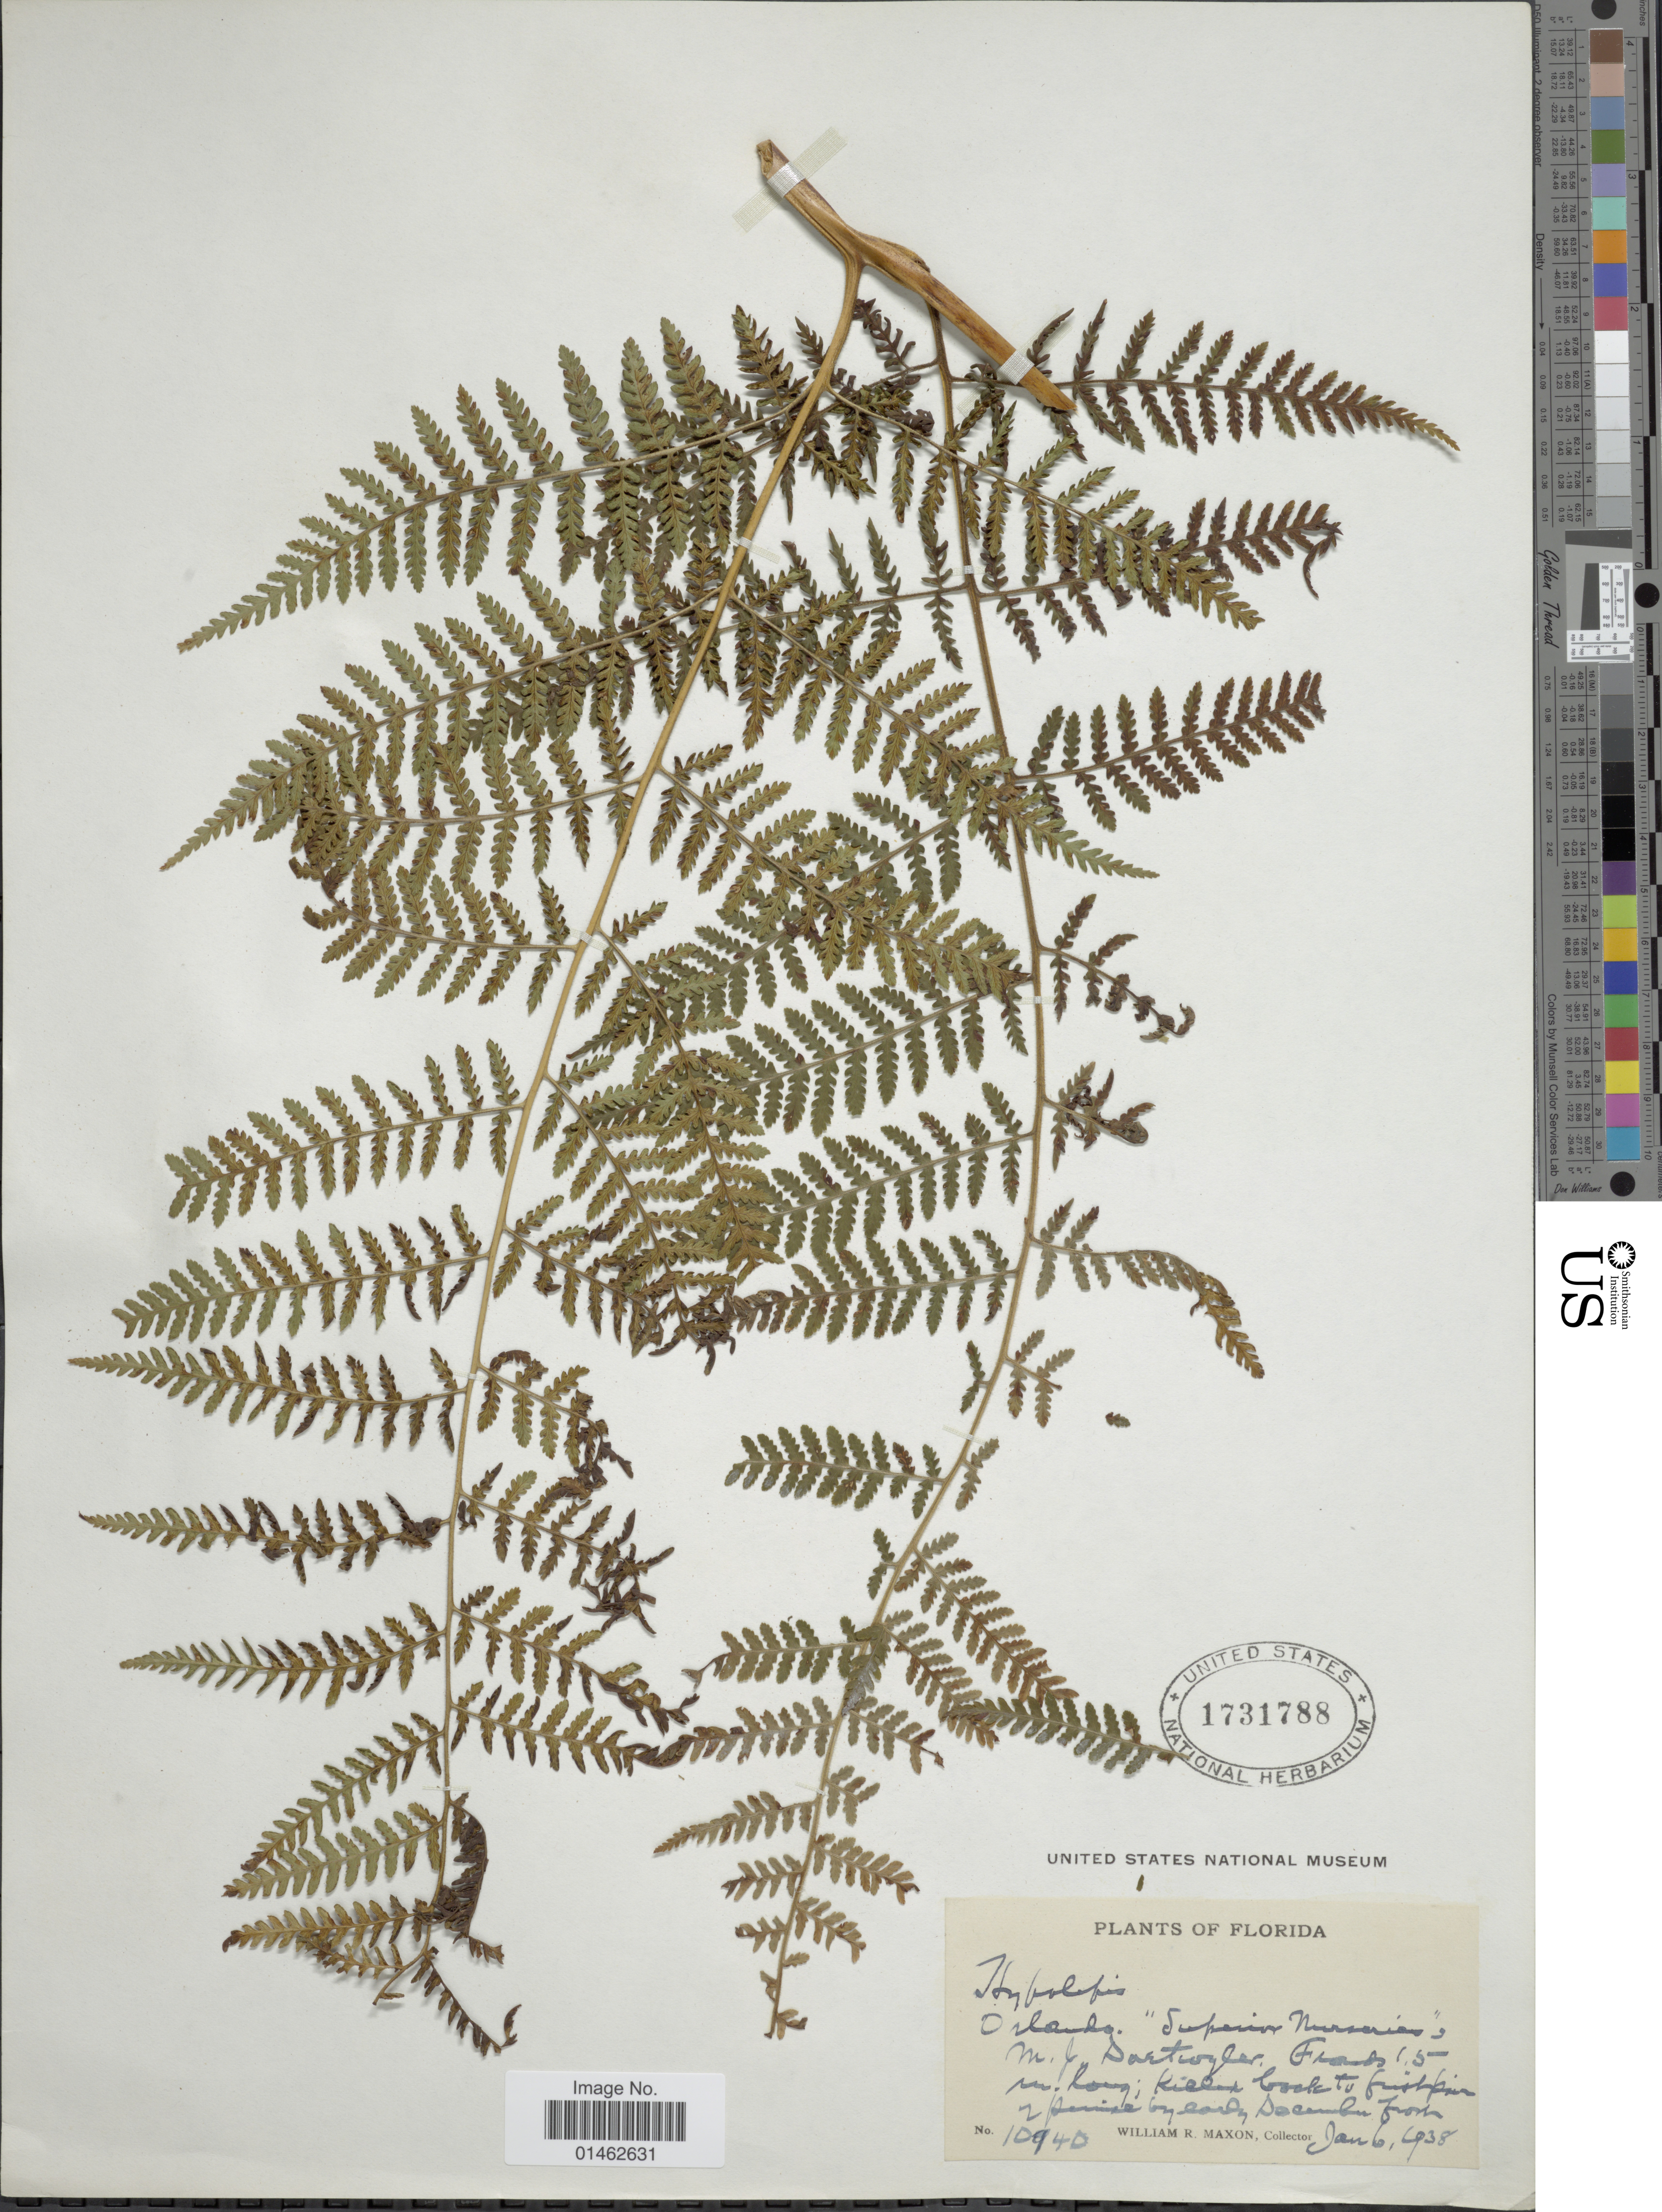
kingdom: Plantae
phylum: Tracheophyta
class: Polypodiopsida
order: Polypodiales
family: Dennstaedtiaceae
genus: Hypolepis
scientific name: Hypolepis repens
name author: (L.) C. Presl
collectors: W. R. Maxon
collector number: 10940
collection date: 1938-01-06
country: United States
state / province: Florida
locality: Orlando 'Superior Nurseries',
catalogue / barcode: US 1731788